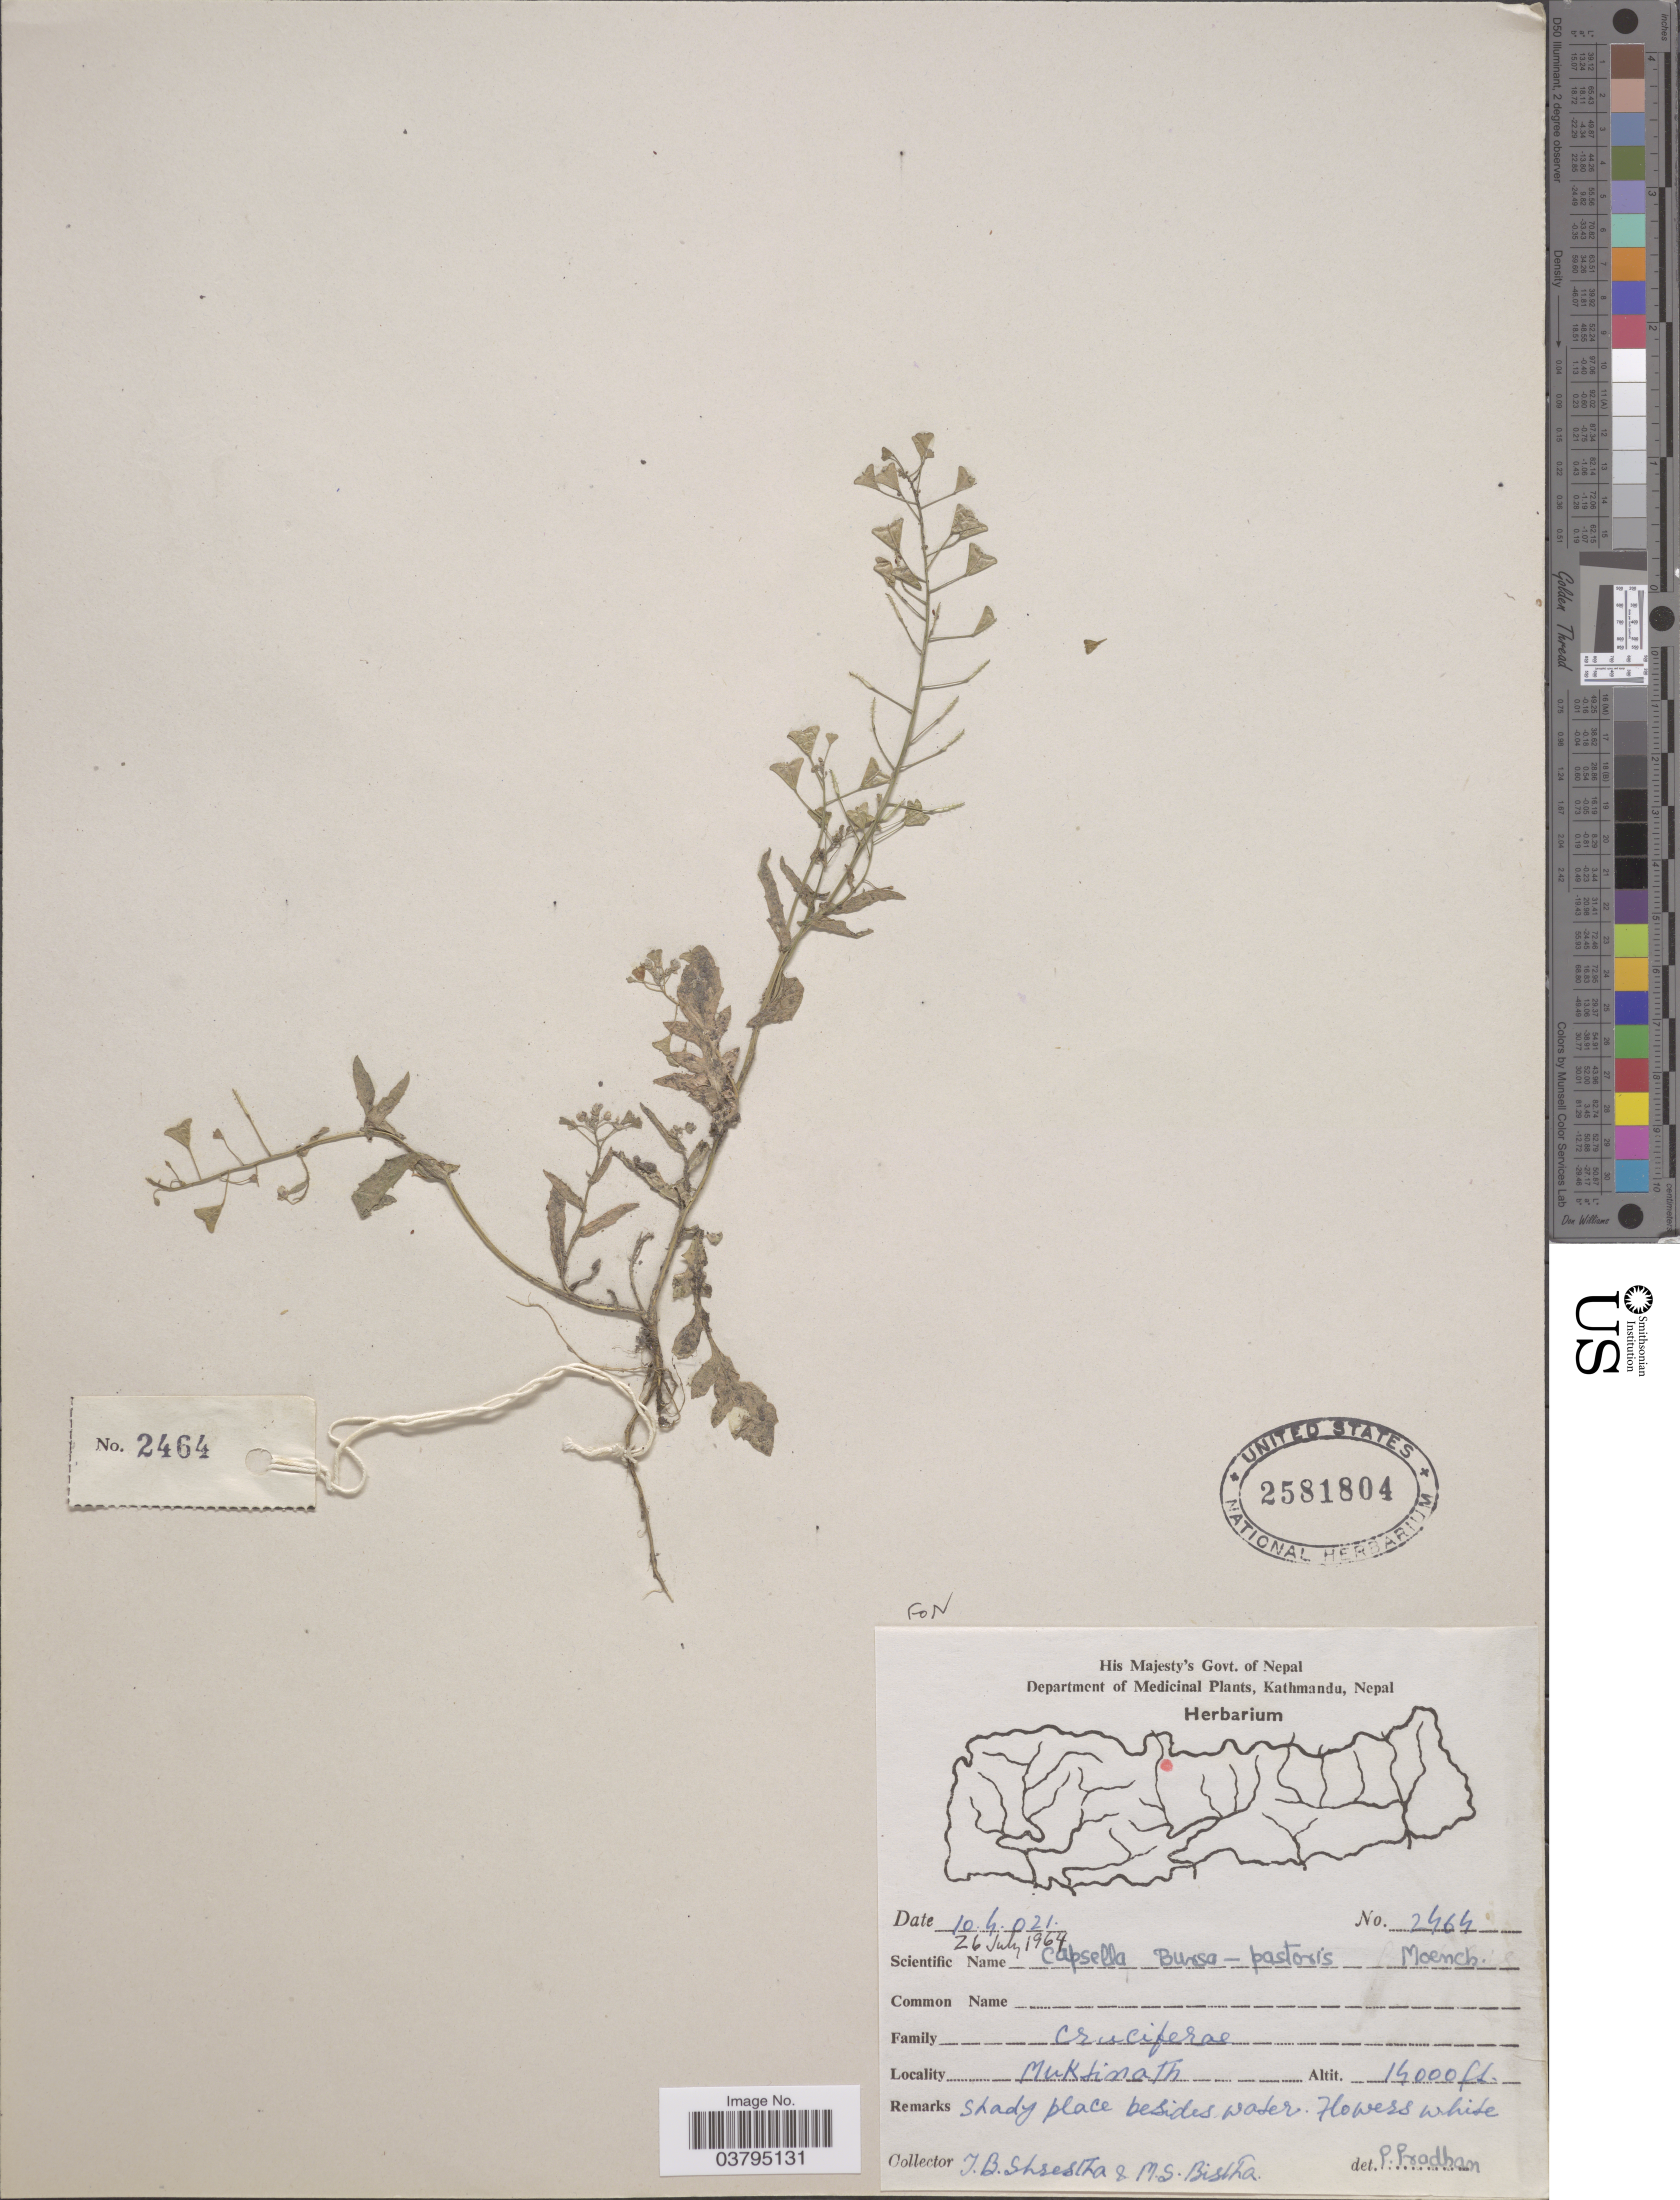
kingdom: Plantae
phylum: Tracheophyta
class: Magnoliopsida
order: Brassicales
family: Brassicaceae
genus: Capsella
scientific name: Capsella bursa-pastoris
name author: (L.) Medik.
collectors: T. B. Shrestha & M. Bistha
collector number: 2464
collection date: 1964-07-26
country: Nepal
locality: Muktinath.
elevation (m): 4267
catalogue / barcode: US 2581804